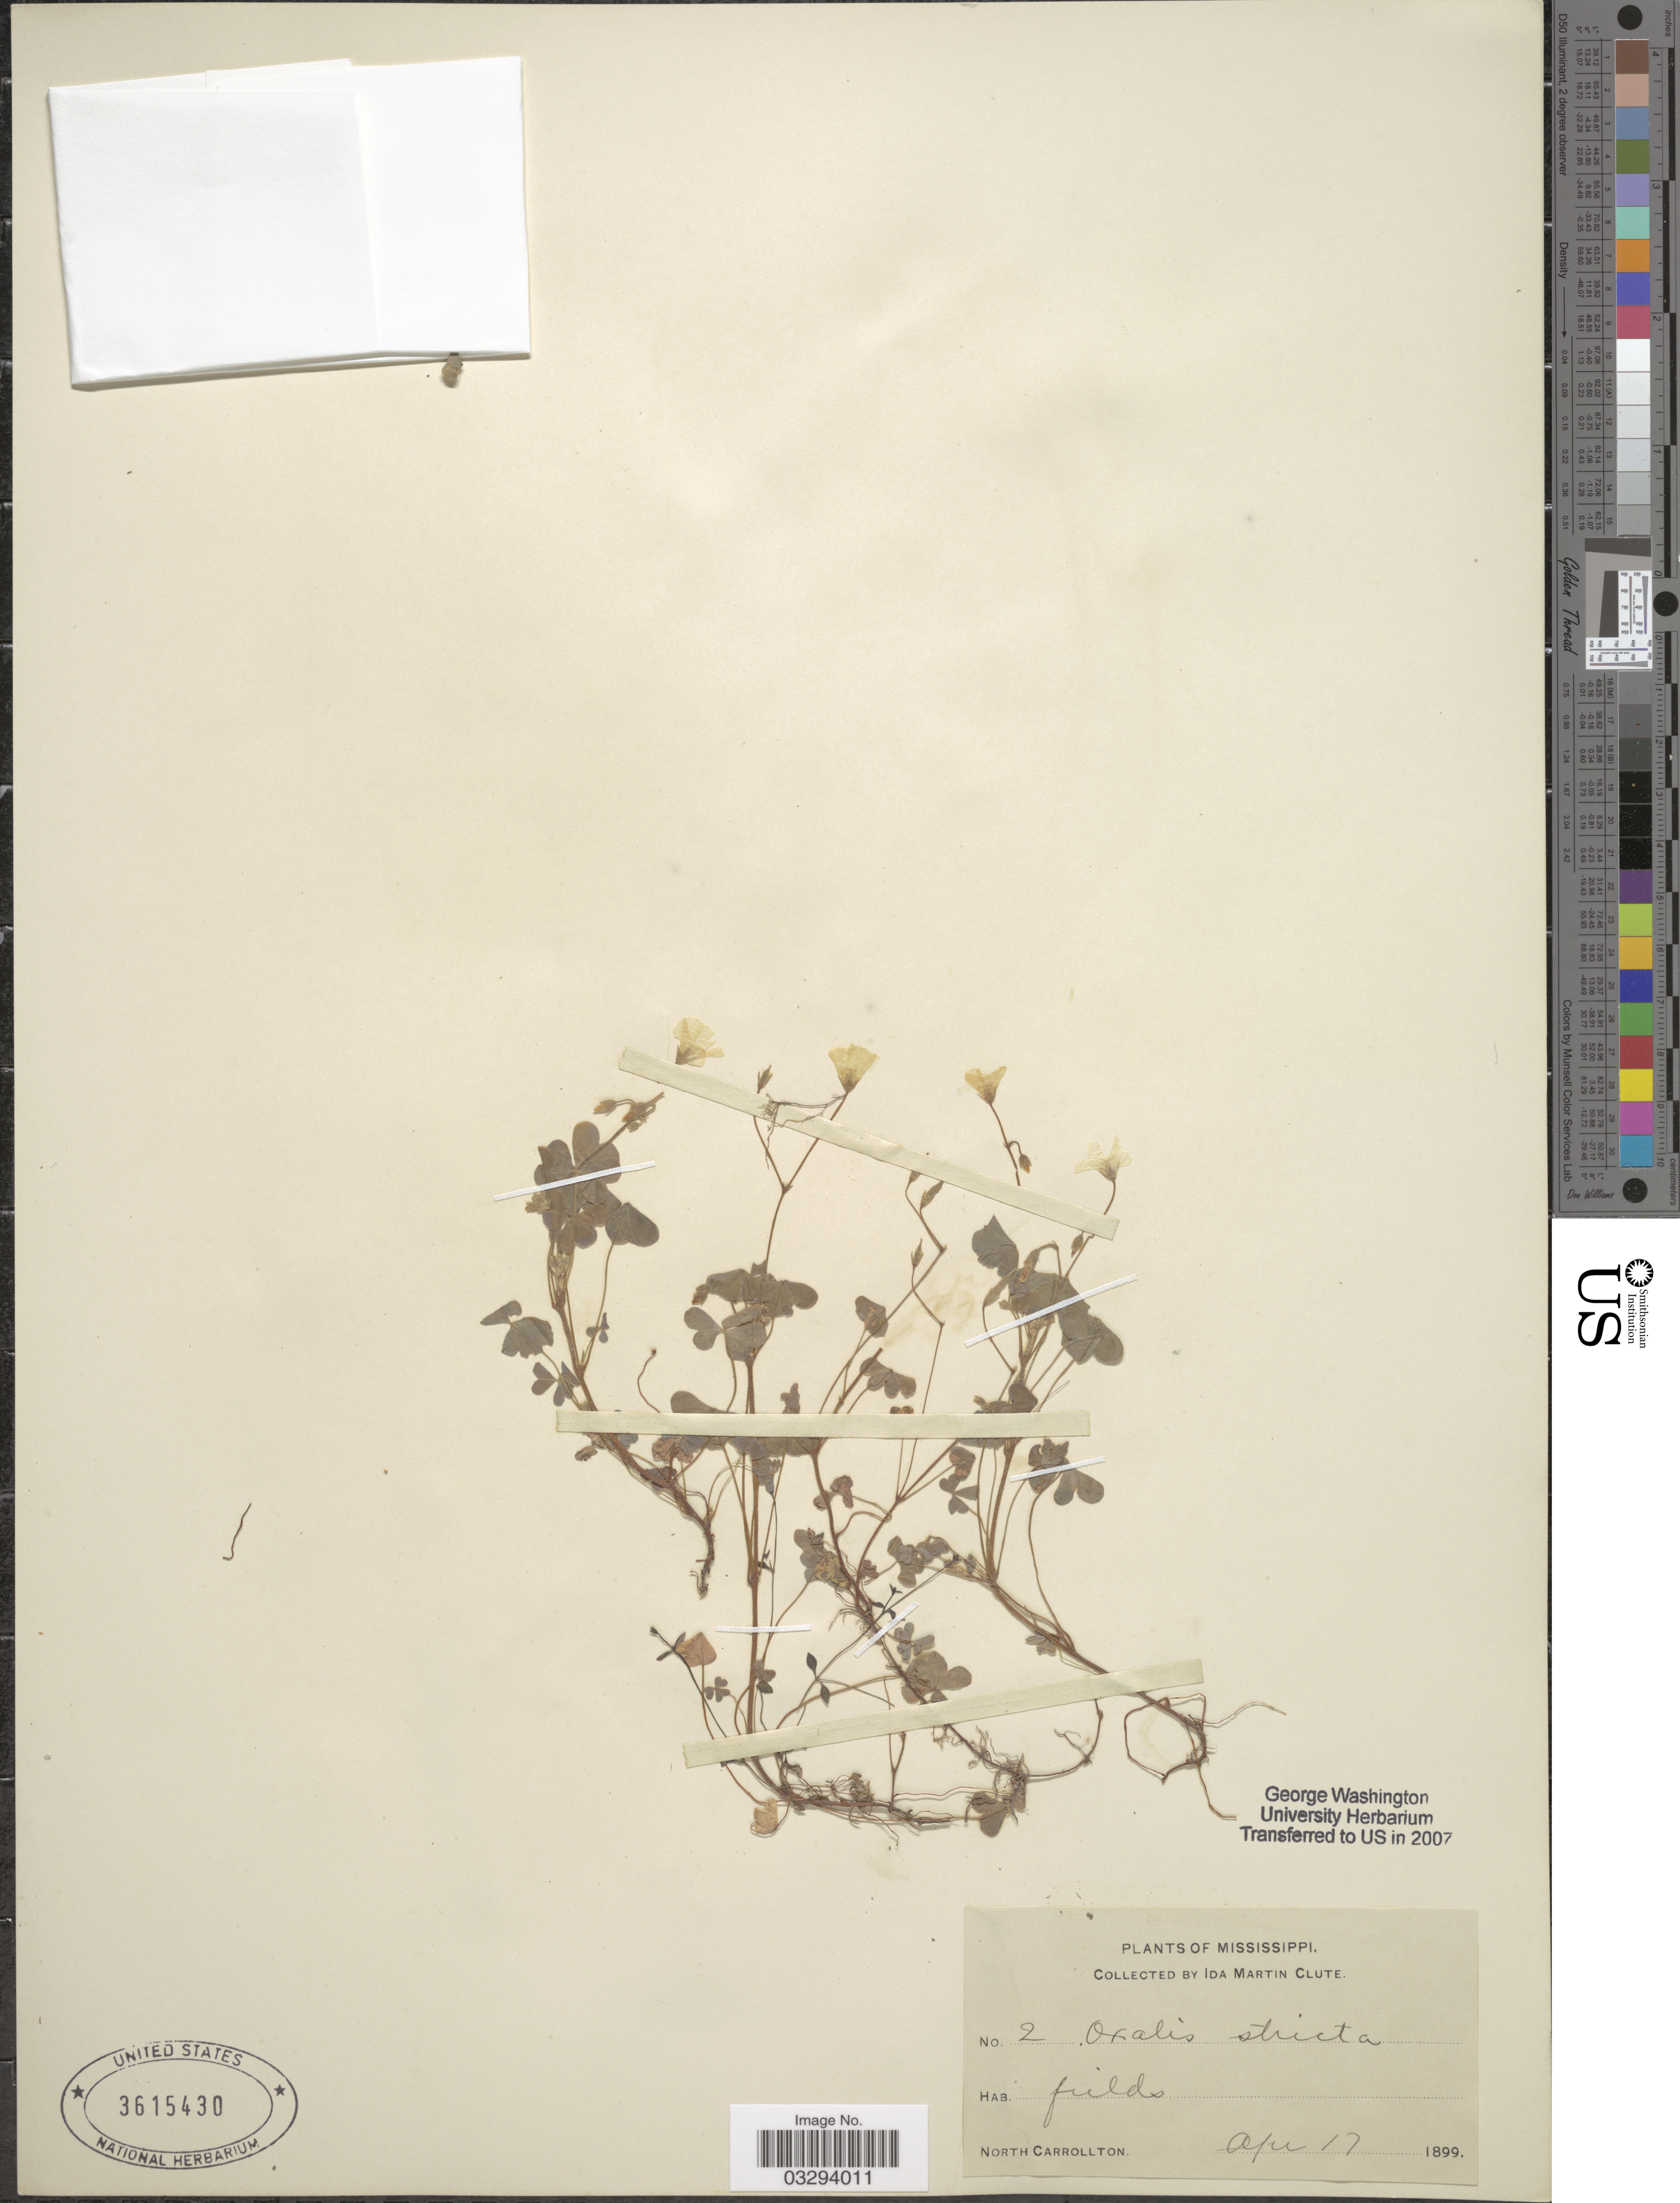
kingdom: Plantae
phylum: Tracheophyta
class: Magnoliopsida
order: Oxalidales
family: Oxalidaceae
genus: Oxalis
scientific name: Oxalis sp.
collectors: I. Clute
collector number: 2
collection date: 1899-04-17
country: United States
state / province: Mississippi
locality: North Carrollton.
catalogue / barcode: US 3615430